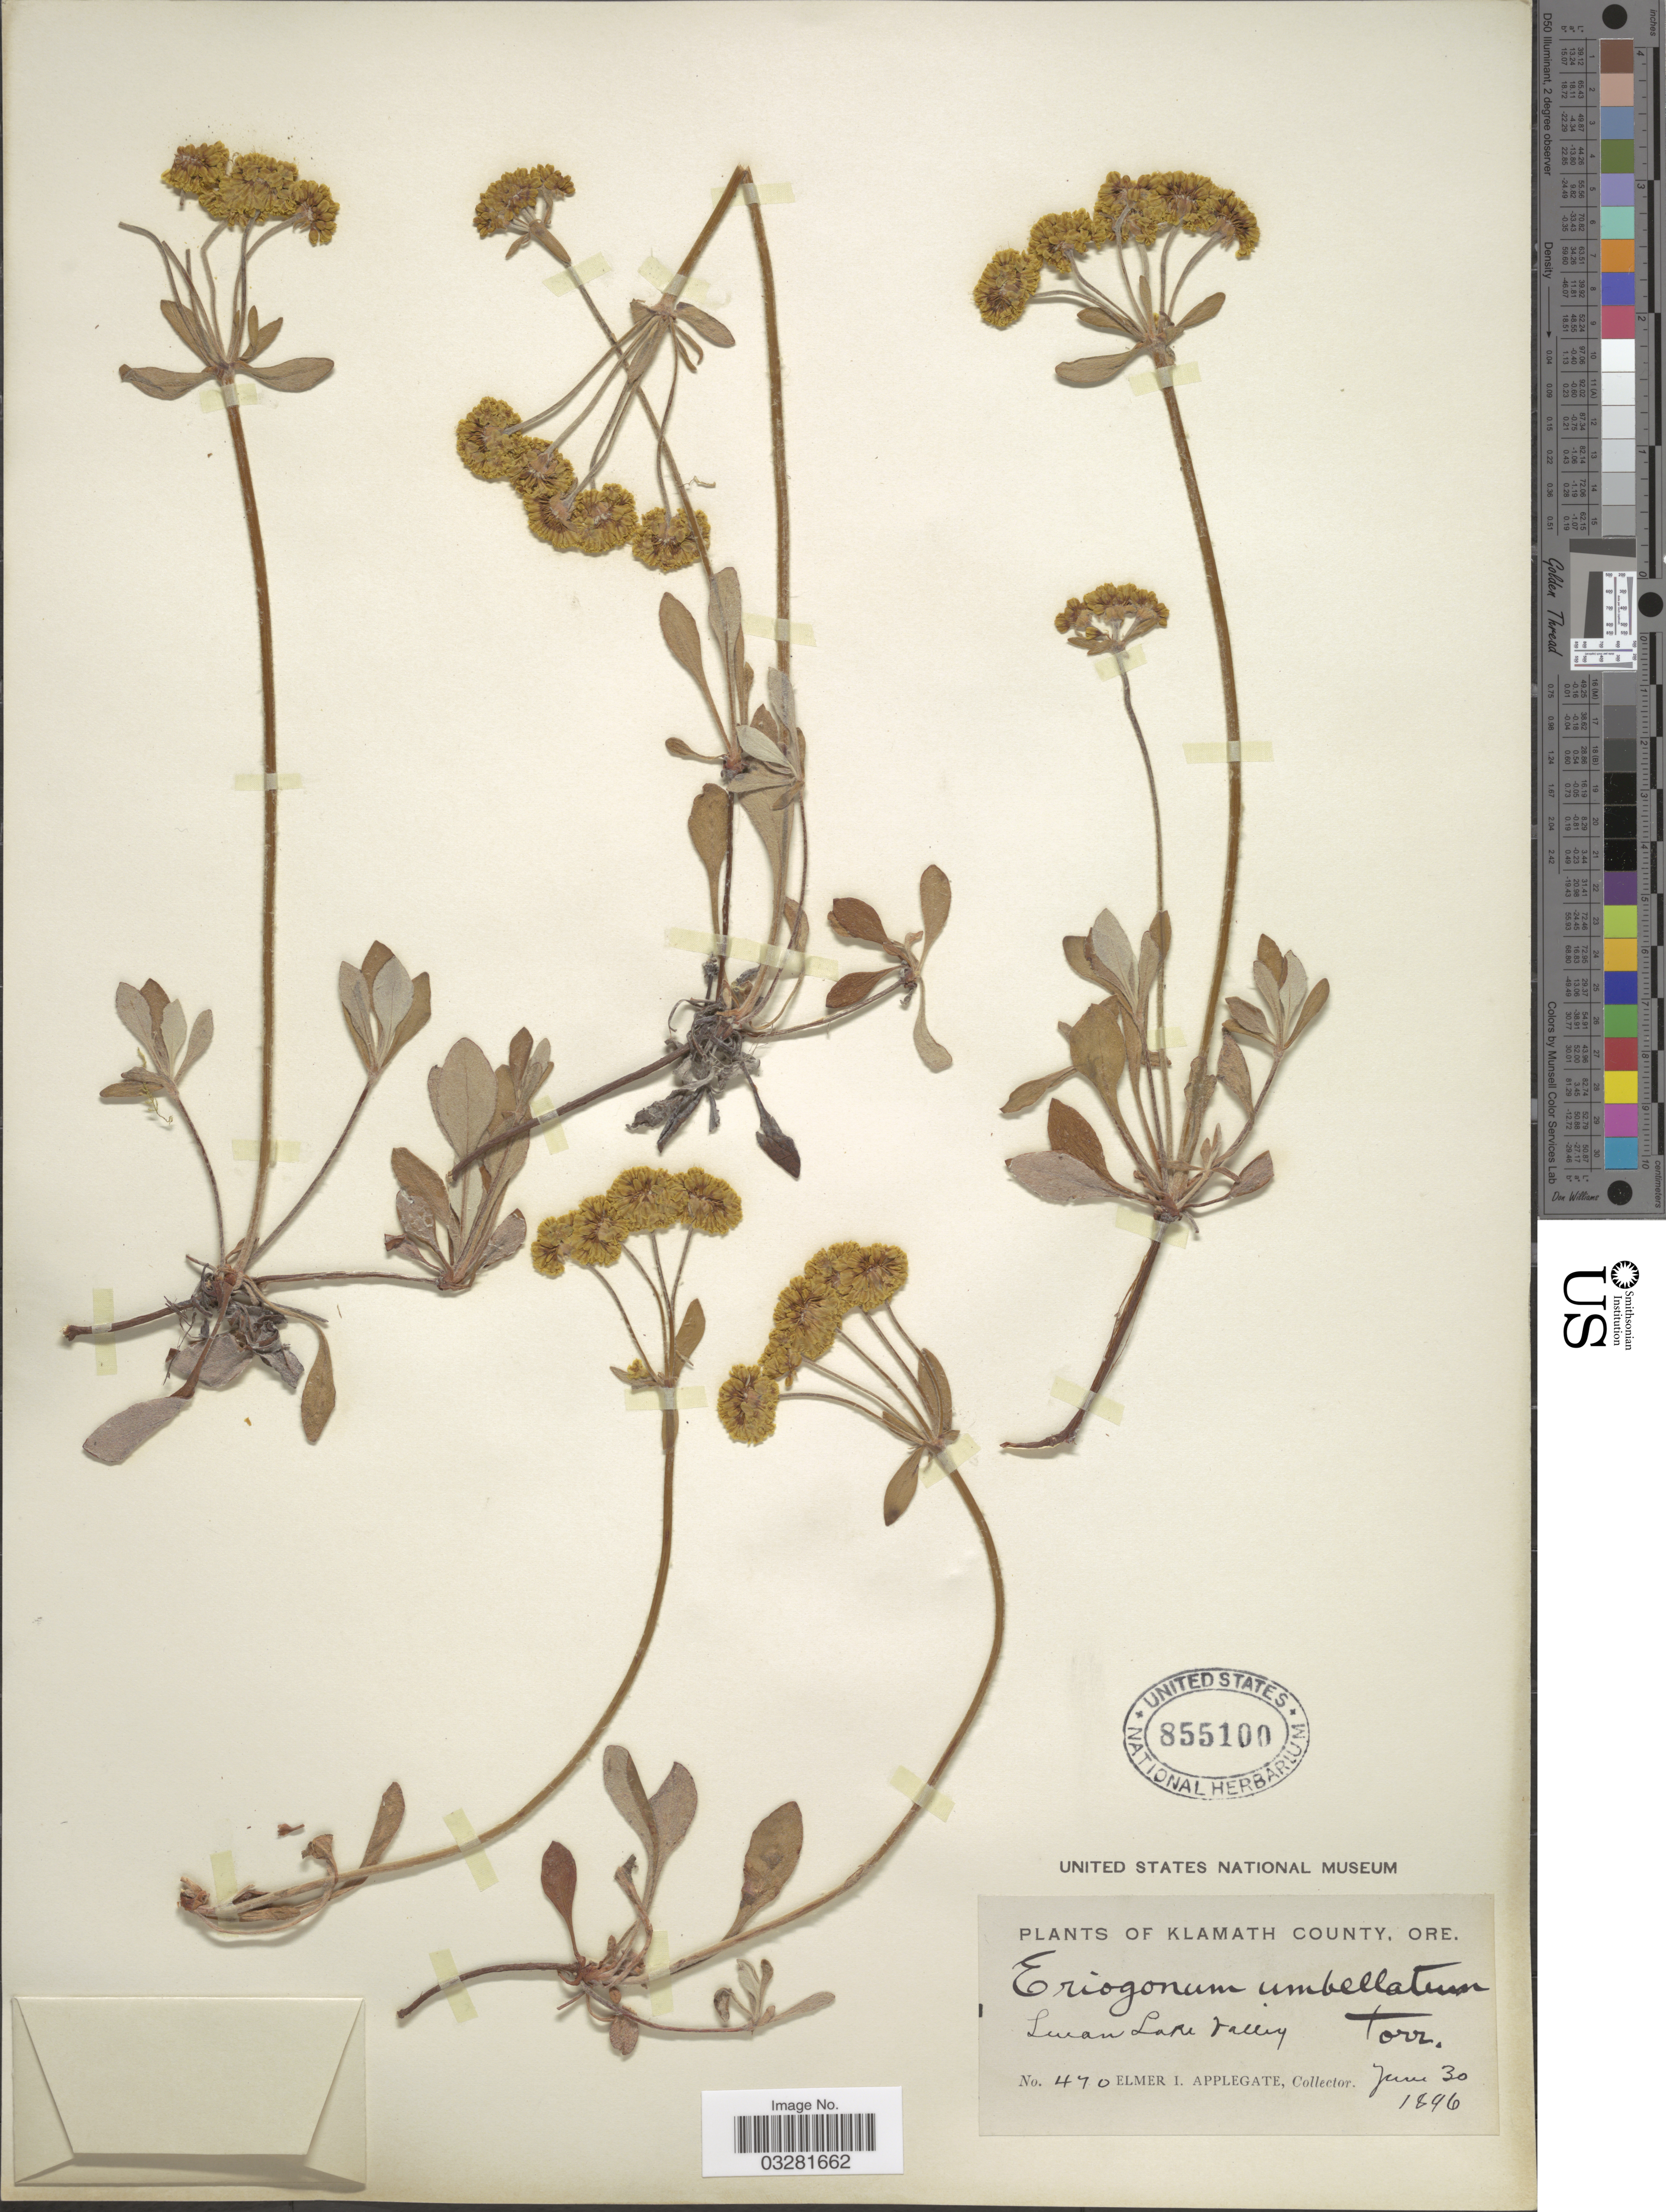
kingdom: Plantae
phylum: Tracheophyta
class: Magnoliopsida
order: Caryophyllales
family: Polygonaceae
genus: Eriogonum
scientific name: Eriogonum umbellatum var. polyanthum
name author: Torr.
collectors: E. I. Applegate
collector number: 470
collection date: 1896-06-30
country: United States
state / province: Oregon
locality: Klamath County, Ore. Swan Lake Valley.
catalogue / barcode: US 855100